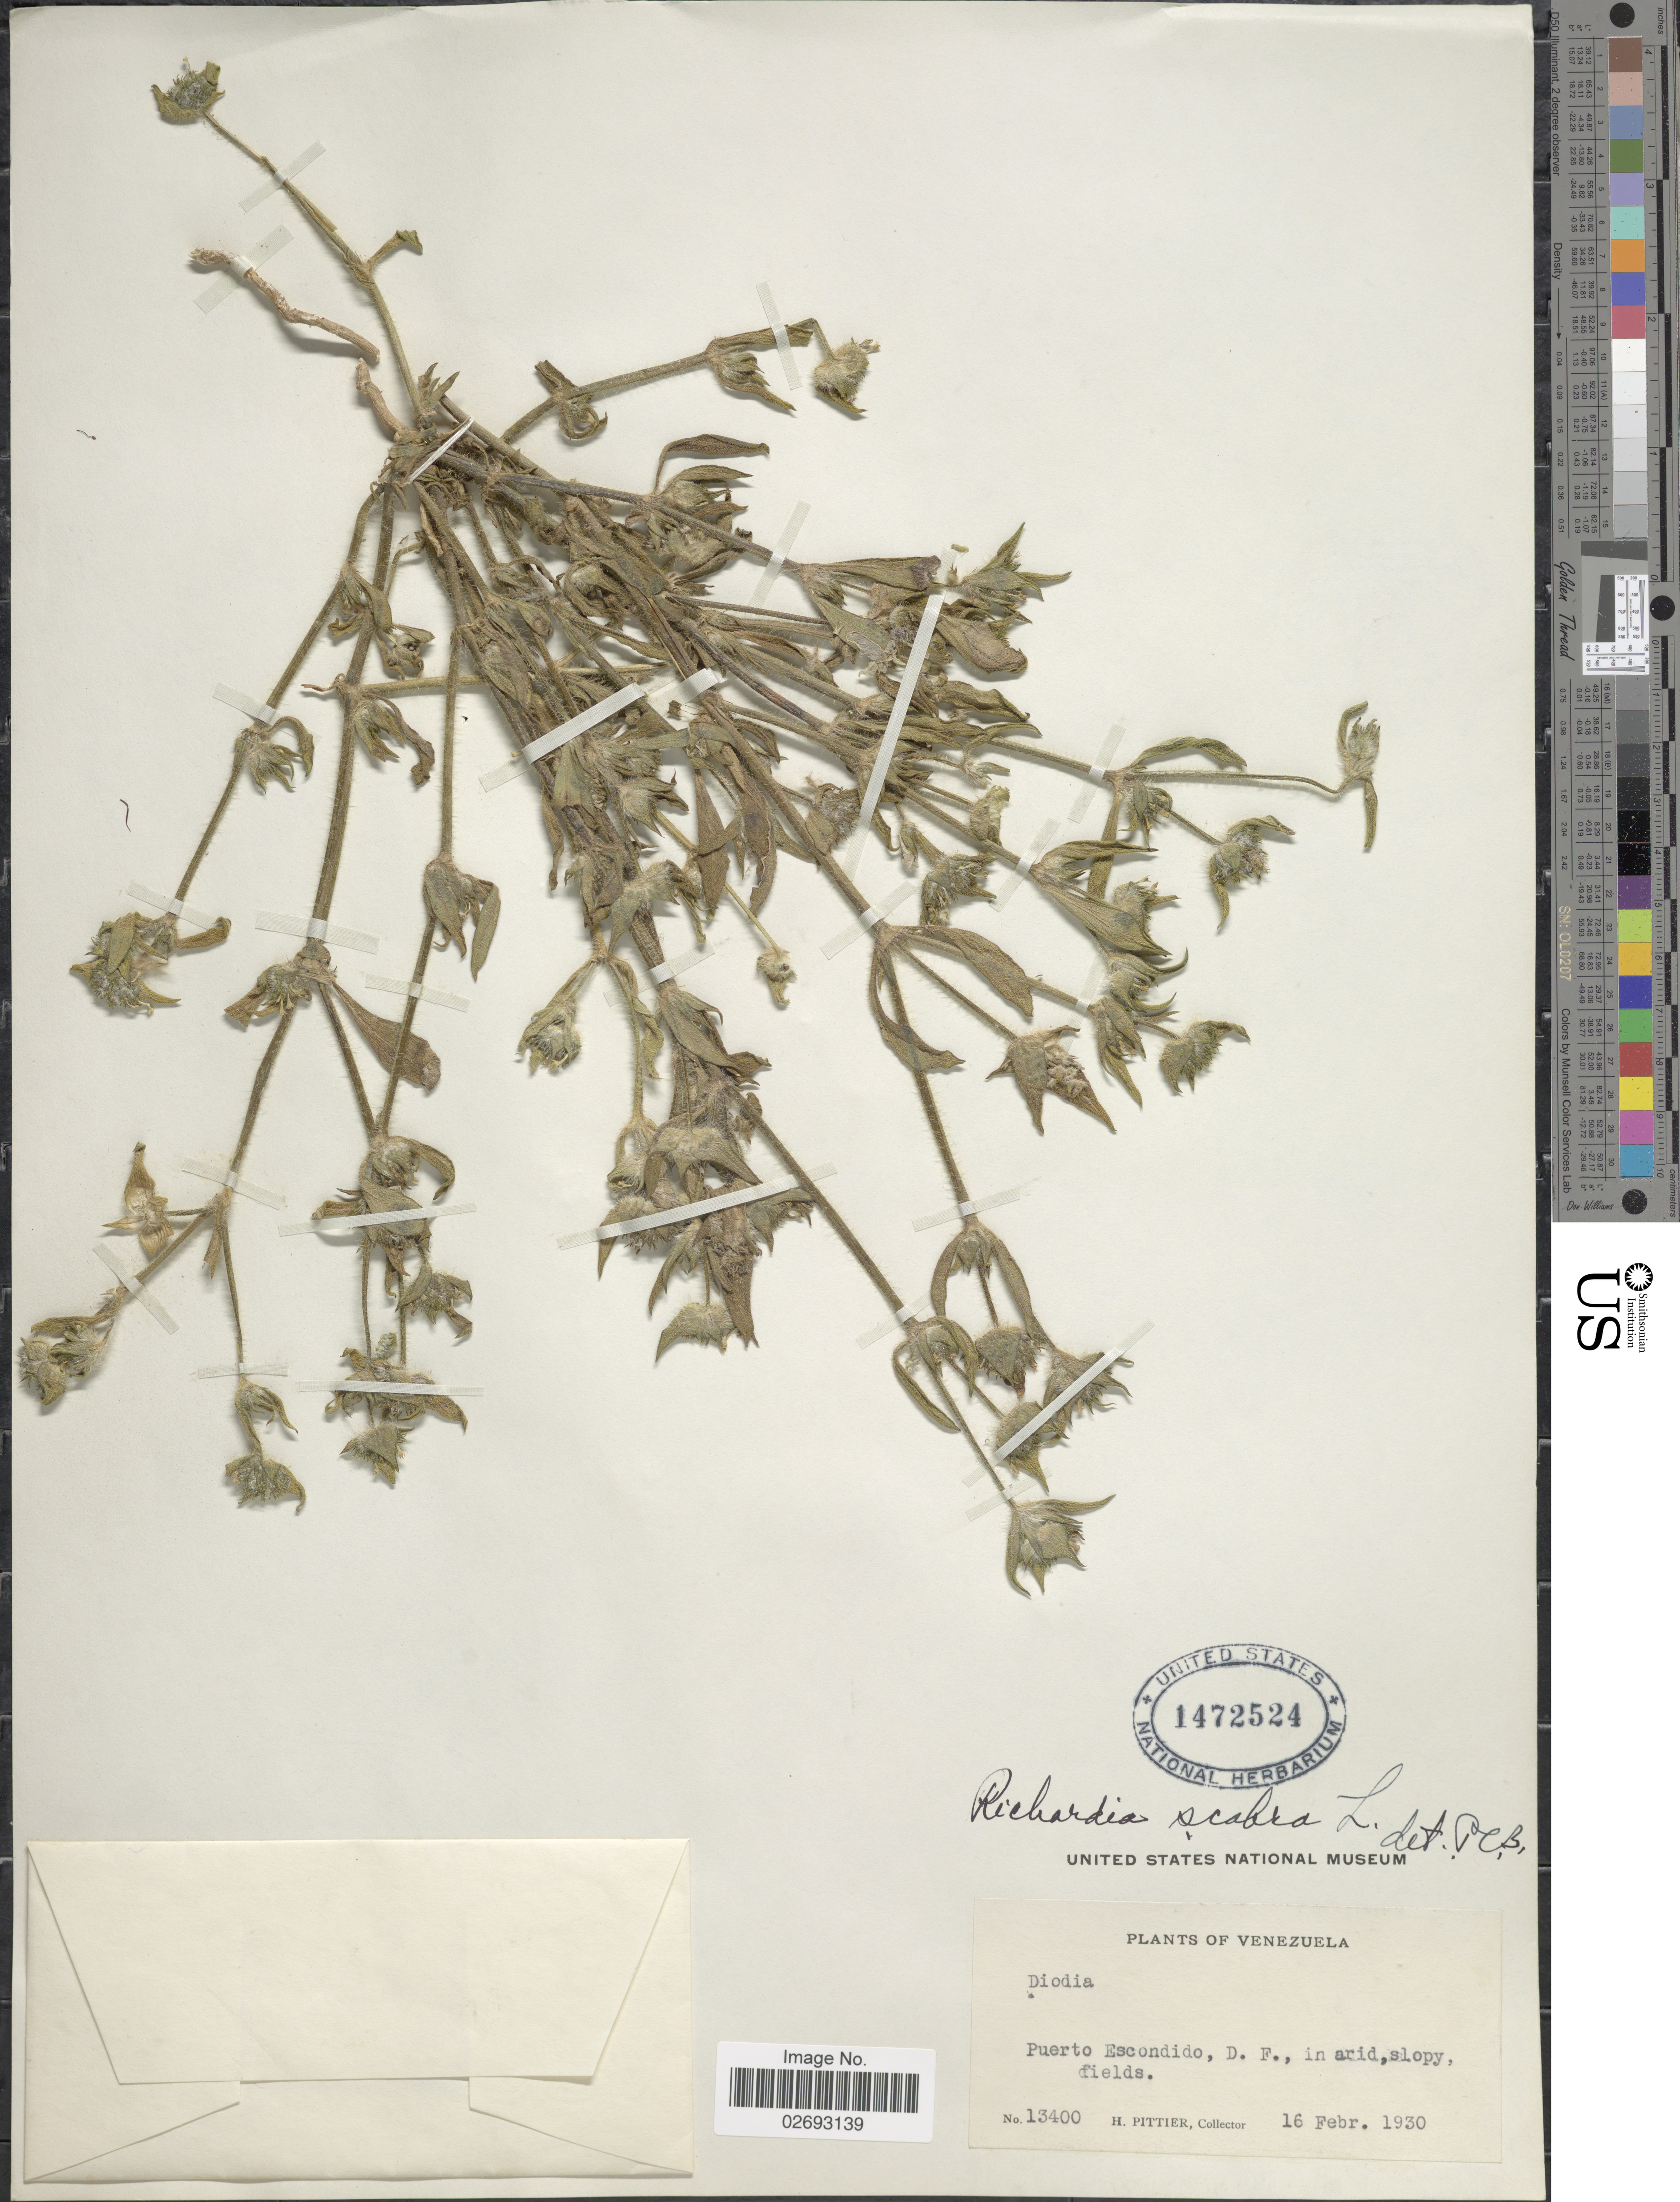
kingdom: Plantae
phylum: Tracheophyta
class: Magnoliopsida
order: Gentianales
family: Rubiaceae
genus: Richardia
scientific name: Richardia scabra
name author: L.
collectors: H. F. Pittier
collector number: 13400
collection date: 1930-02-16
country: Venezuela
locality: Puerto Escondido, D. F.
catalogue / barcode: US 1472524